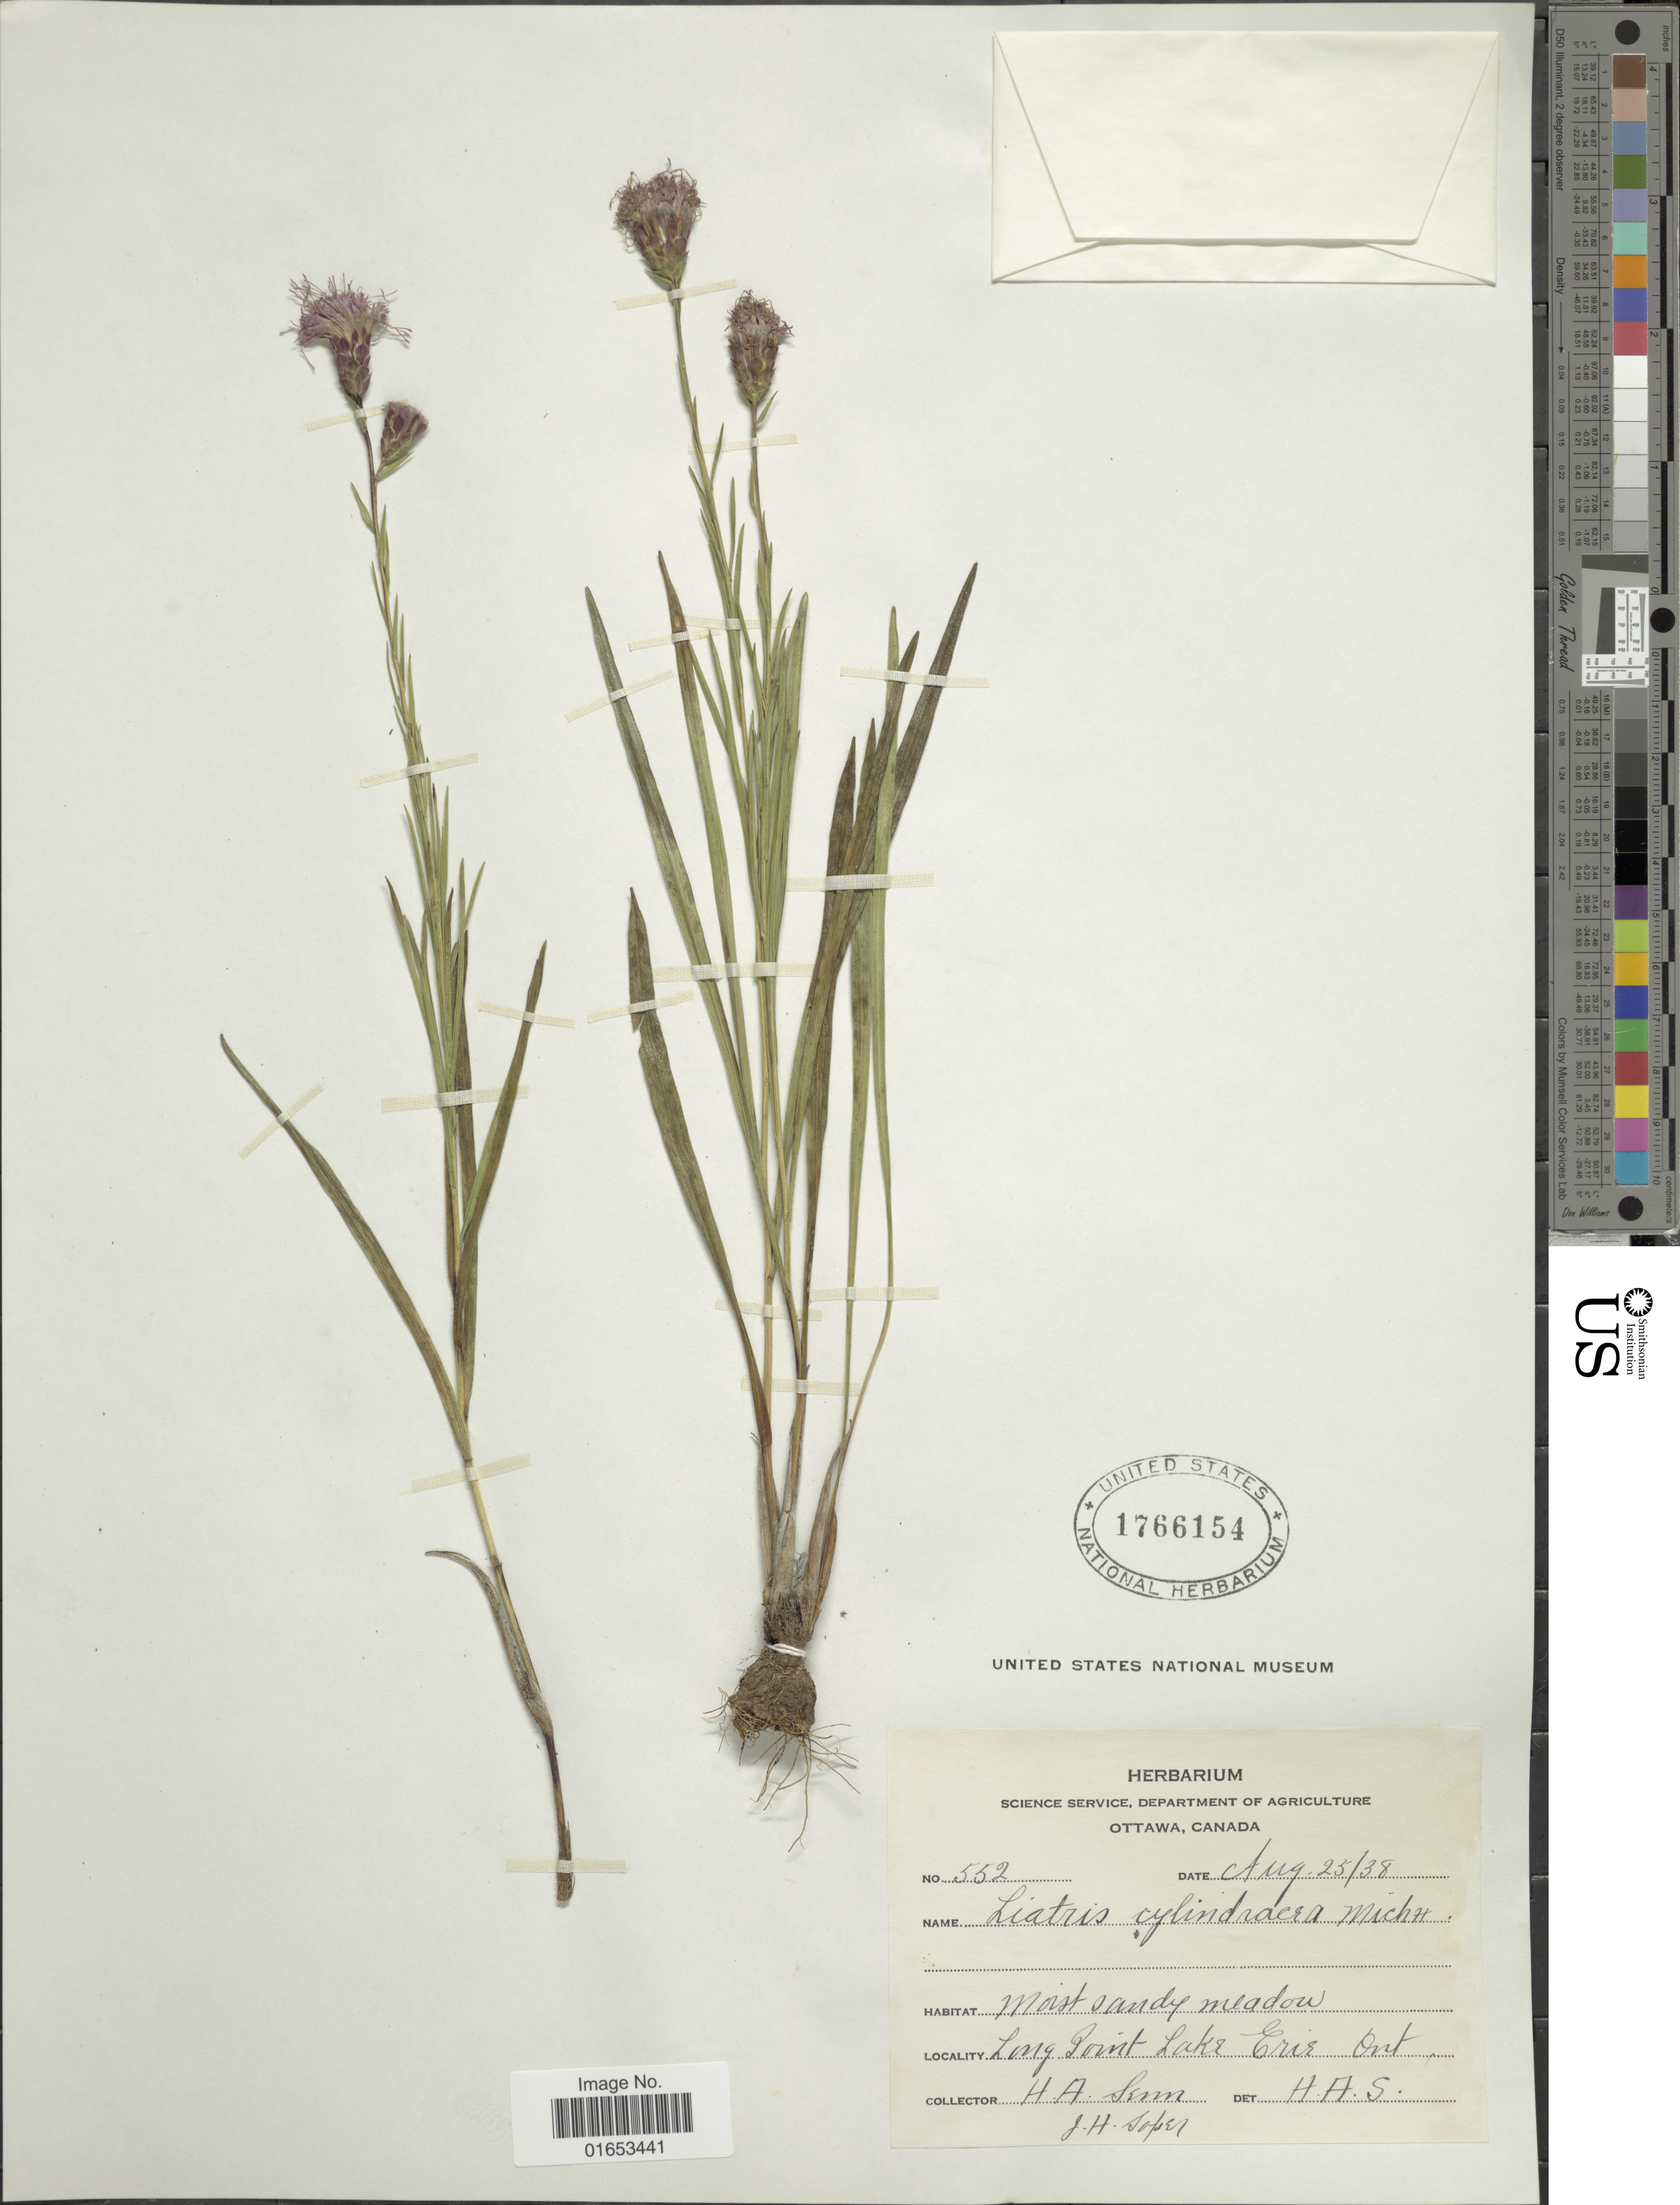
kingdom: Plantae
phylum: Tracheophyta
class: Magnoliopsida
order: Asterales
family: Asteraceae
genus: Liatris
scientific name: Liatris cylindracea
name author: Michaux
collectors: H. Sem & J. H. Soper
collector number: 552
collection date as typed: Transcribed d/m/y: 25/8/38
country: Canada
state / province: Ontario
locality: Ottawa, Long Point Lake Erie Ont.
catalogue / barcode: US 1766154